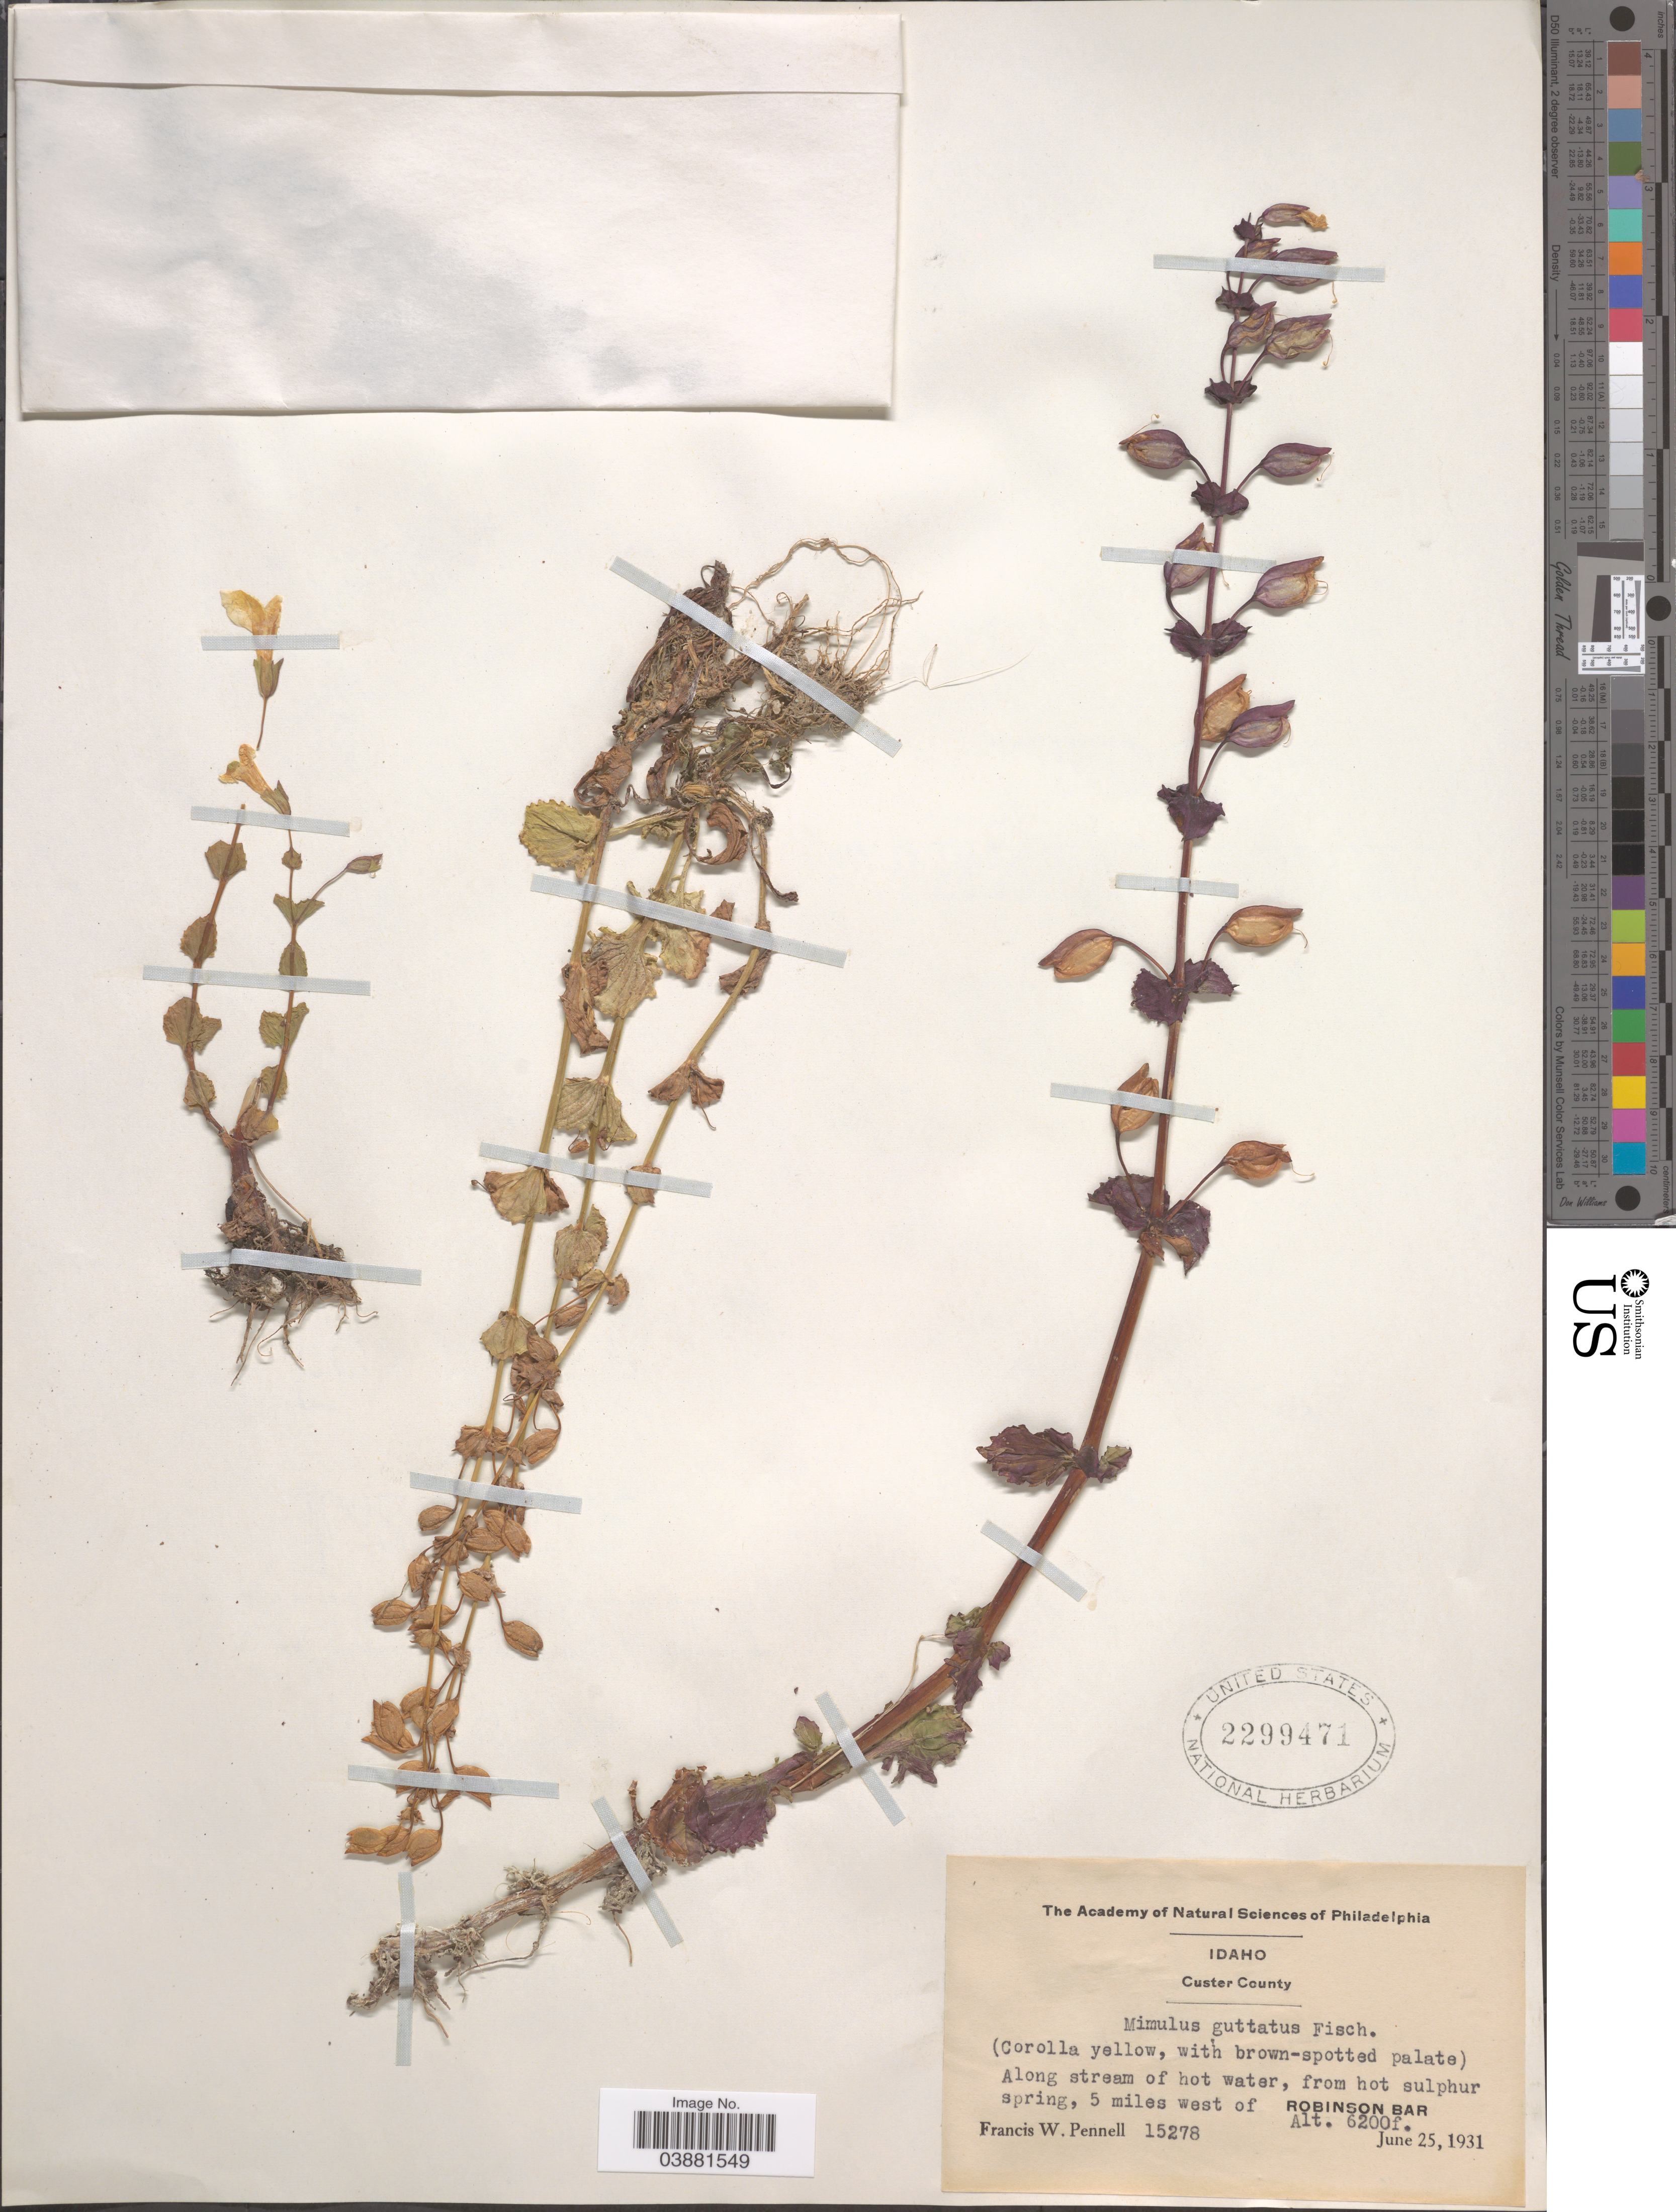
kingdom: Plantae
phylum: Tracheophyta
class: Magnoliopsida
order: Lamiales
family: Phrymaceae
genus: Mimulus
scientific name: Mimulus guttatus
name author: DC.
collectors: F. W. Pennell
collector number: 15278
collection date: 1931-06-25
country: United States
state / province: Idaho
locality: Custer County. 5 miles west of Robinson Bar.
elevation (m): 1890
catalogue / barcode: US 2299471